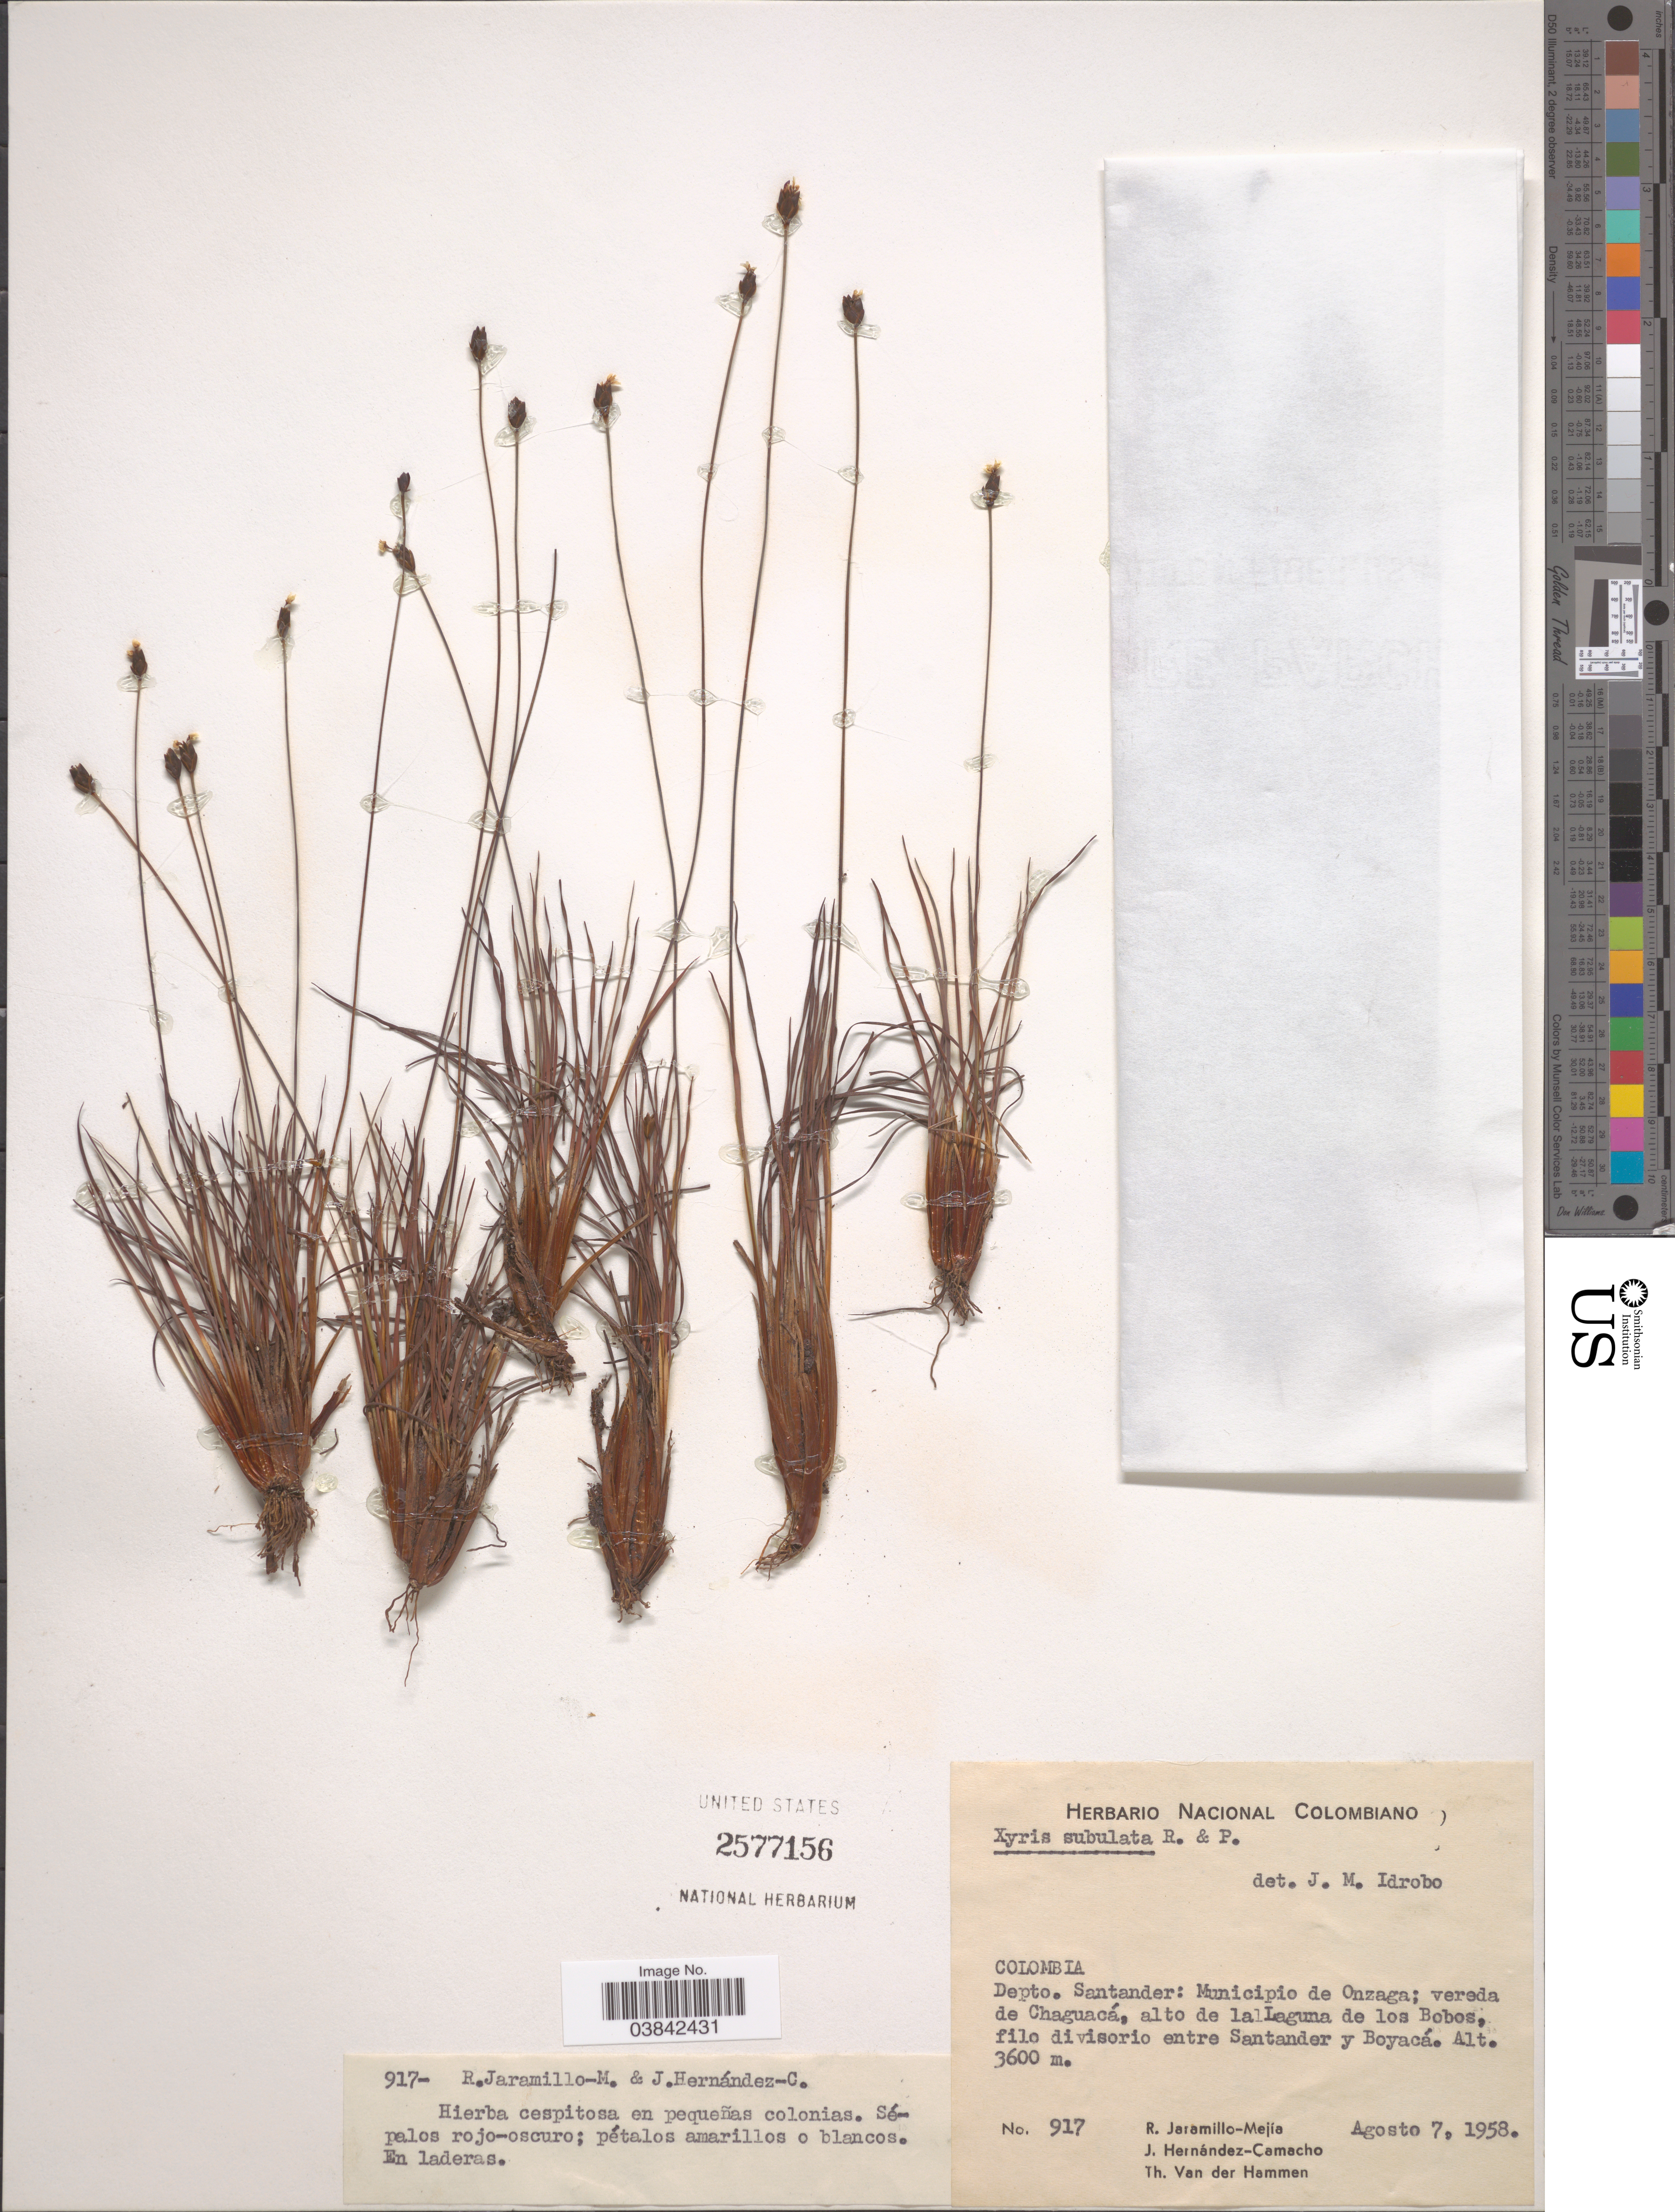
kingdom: Plantae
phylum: Tracheophyta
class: Liliopsida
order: Poales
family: Xyridaceae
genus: Xyris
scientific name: Xyris subulata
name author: Ruiz & Pav.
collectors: R. Jaramillo M., J. Hernandez Camacho & T. Van der Hammen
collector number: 917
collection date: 1958-08-07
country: Colombia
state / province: Santander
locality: Depto. Santander: Municipio de Onzaga; vereda de Chaguacá, alto de la Laguna de los Bobos, filo divisorio entre Santander y Boyacá.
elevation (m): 3600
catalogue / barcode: US 2577156